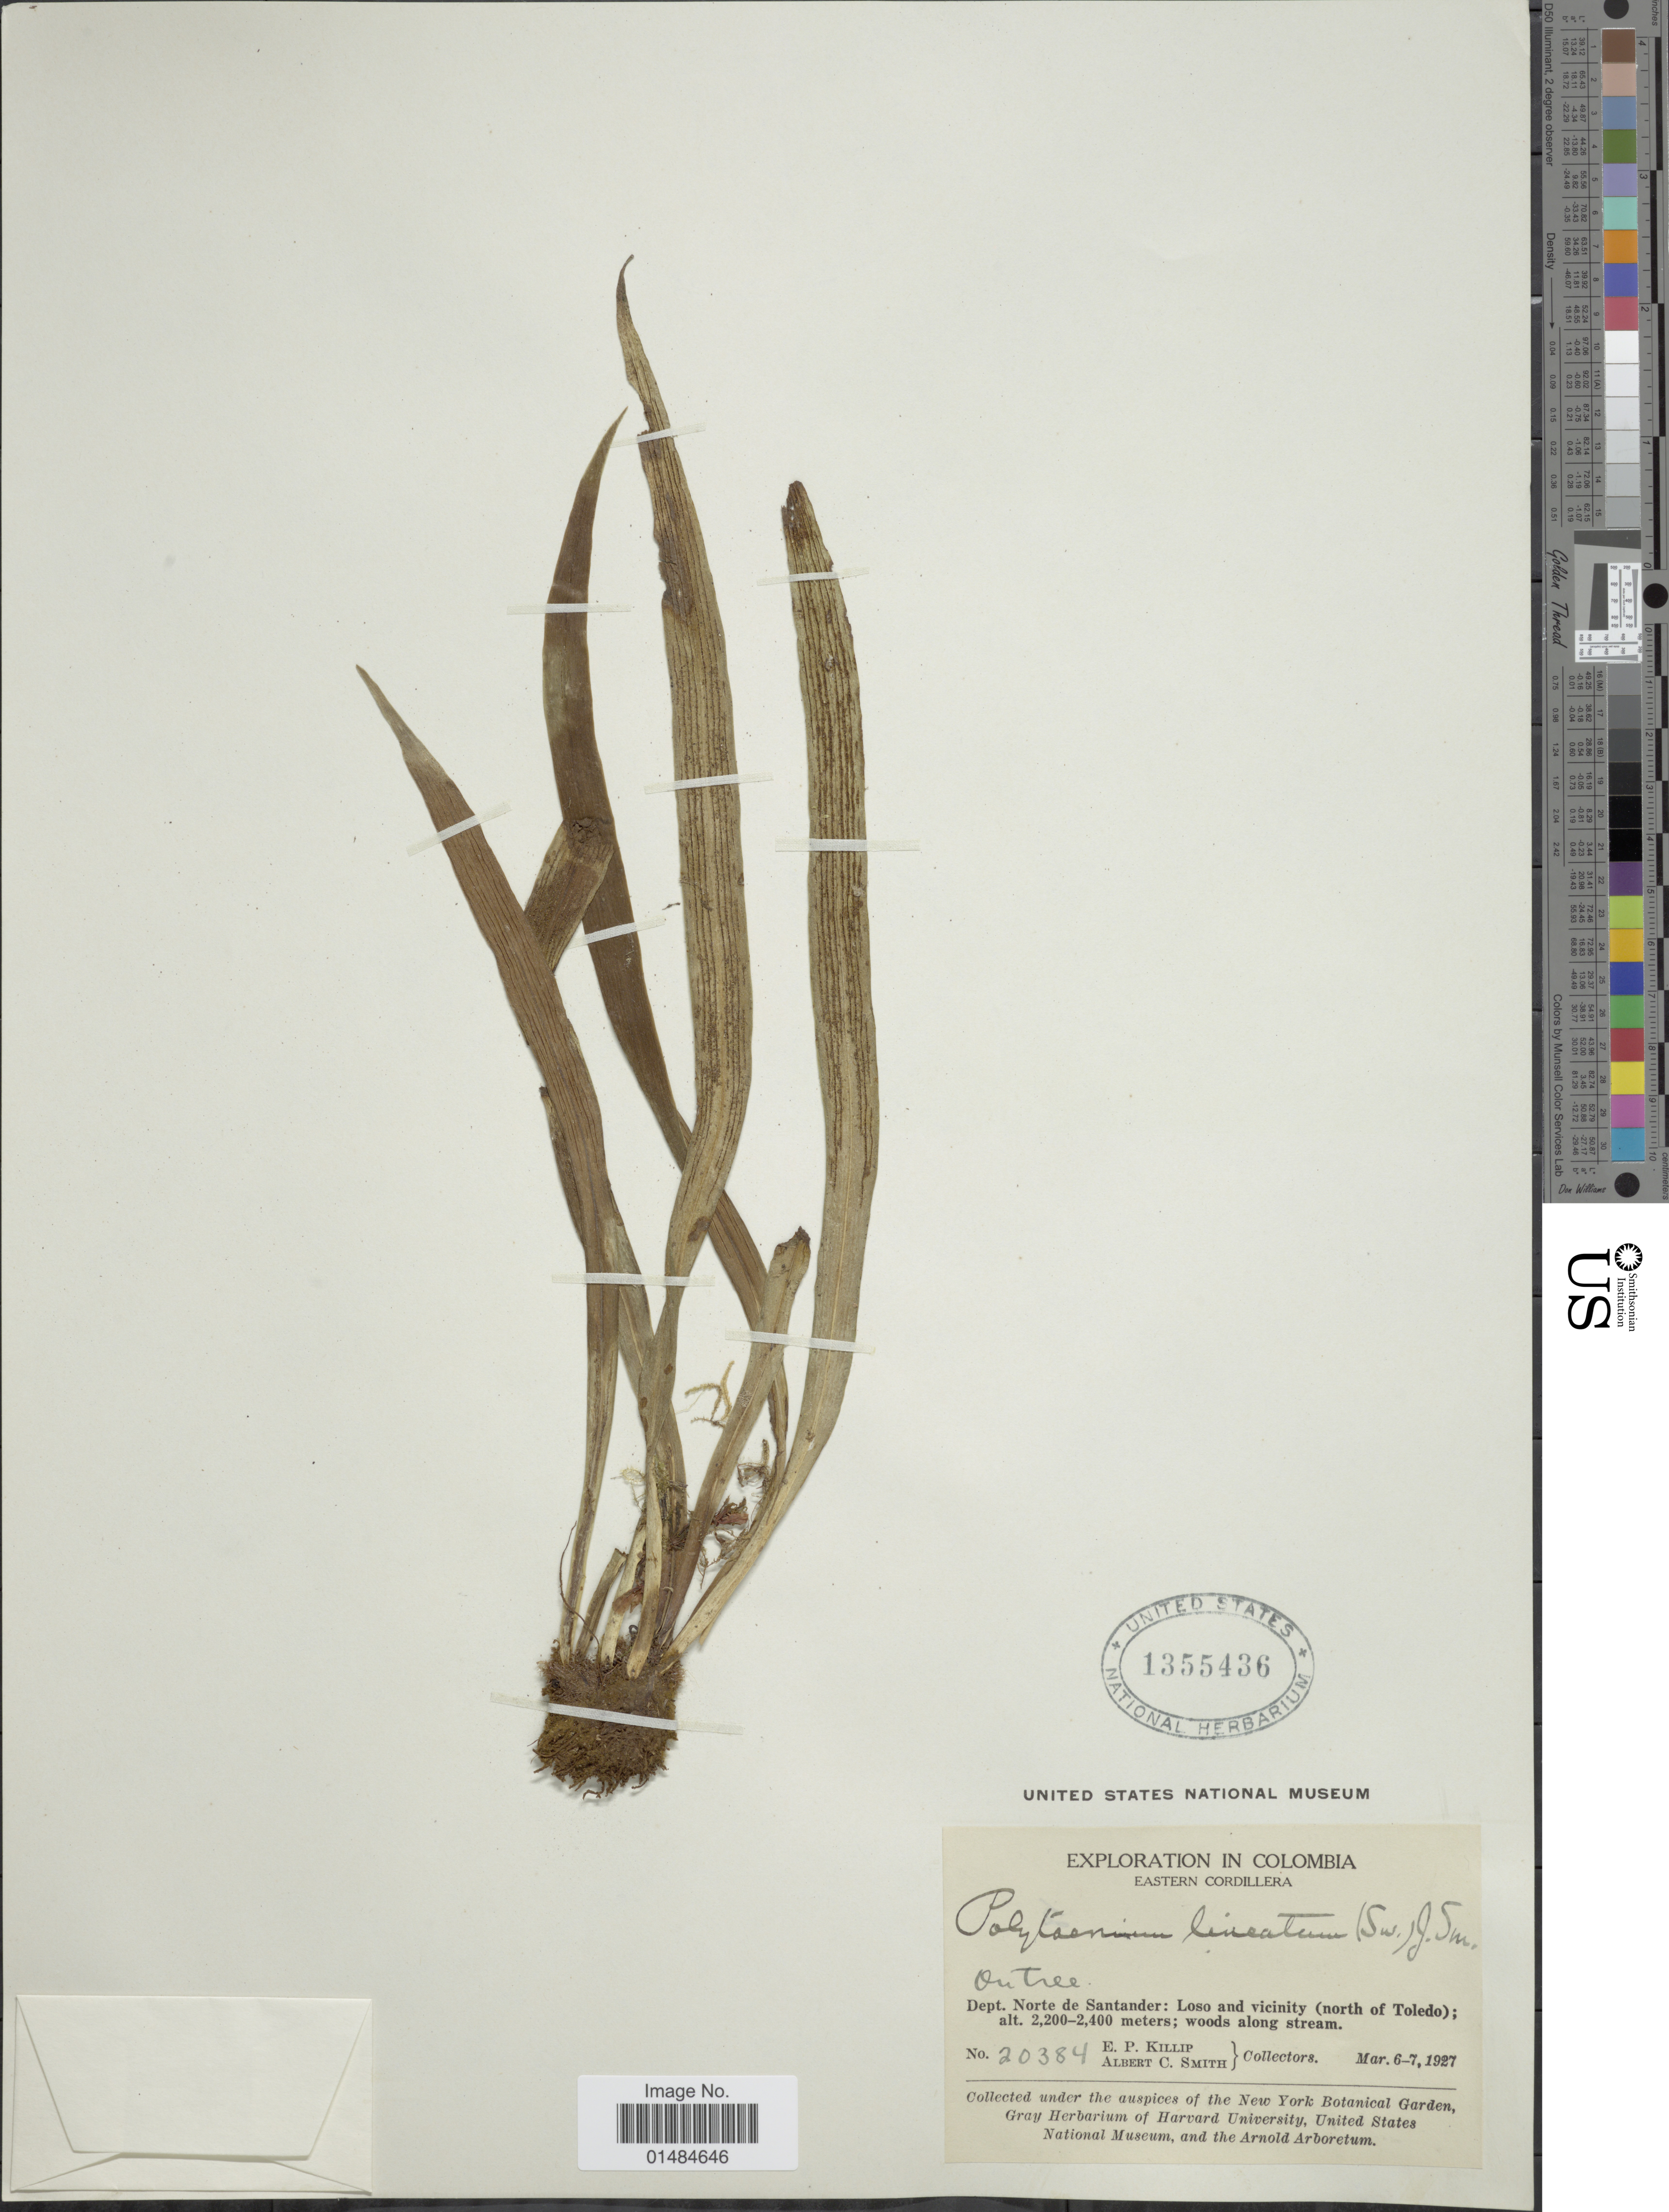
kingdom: Plantae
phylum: Tracheophyta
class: Polypodiopsida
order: Polypodiales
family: Pteridaceae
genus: Polytaenium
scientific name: Polytaenium lineatum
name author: (Sw.) J. Sm.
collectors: E. P. Killip & A. C. Smith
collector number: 20384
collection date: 1927-03-06/1927-03-07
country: Colombia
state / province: Norte de Santander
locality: Eastern Cordillera. Dept. Norte de Santander: Loso and vicinity (north of Toledo)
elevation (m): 2200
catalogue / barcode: US 1355436